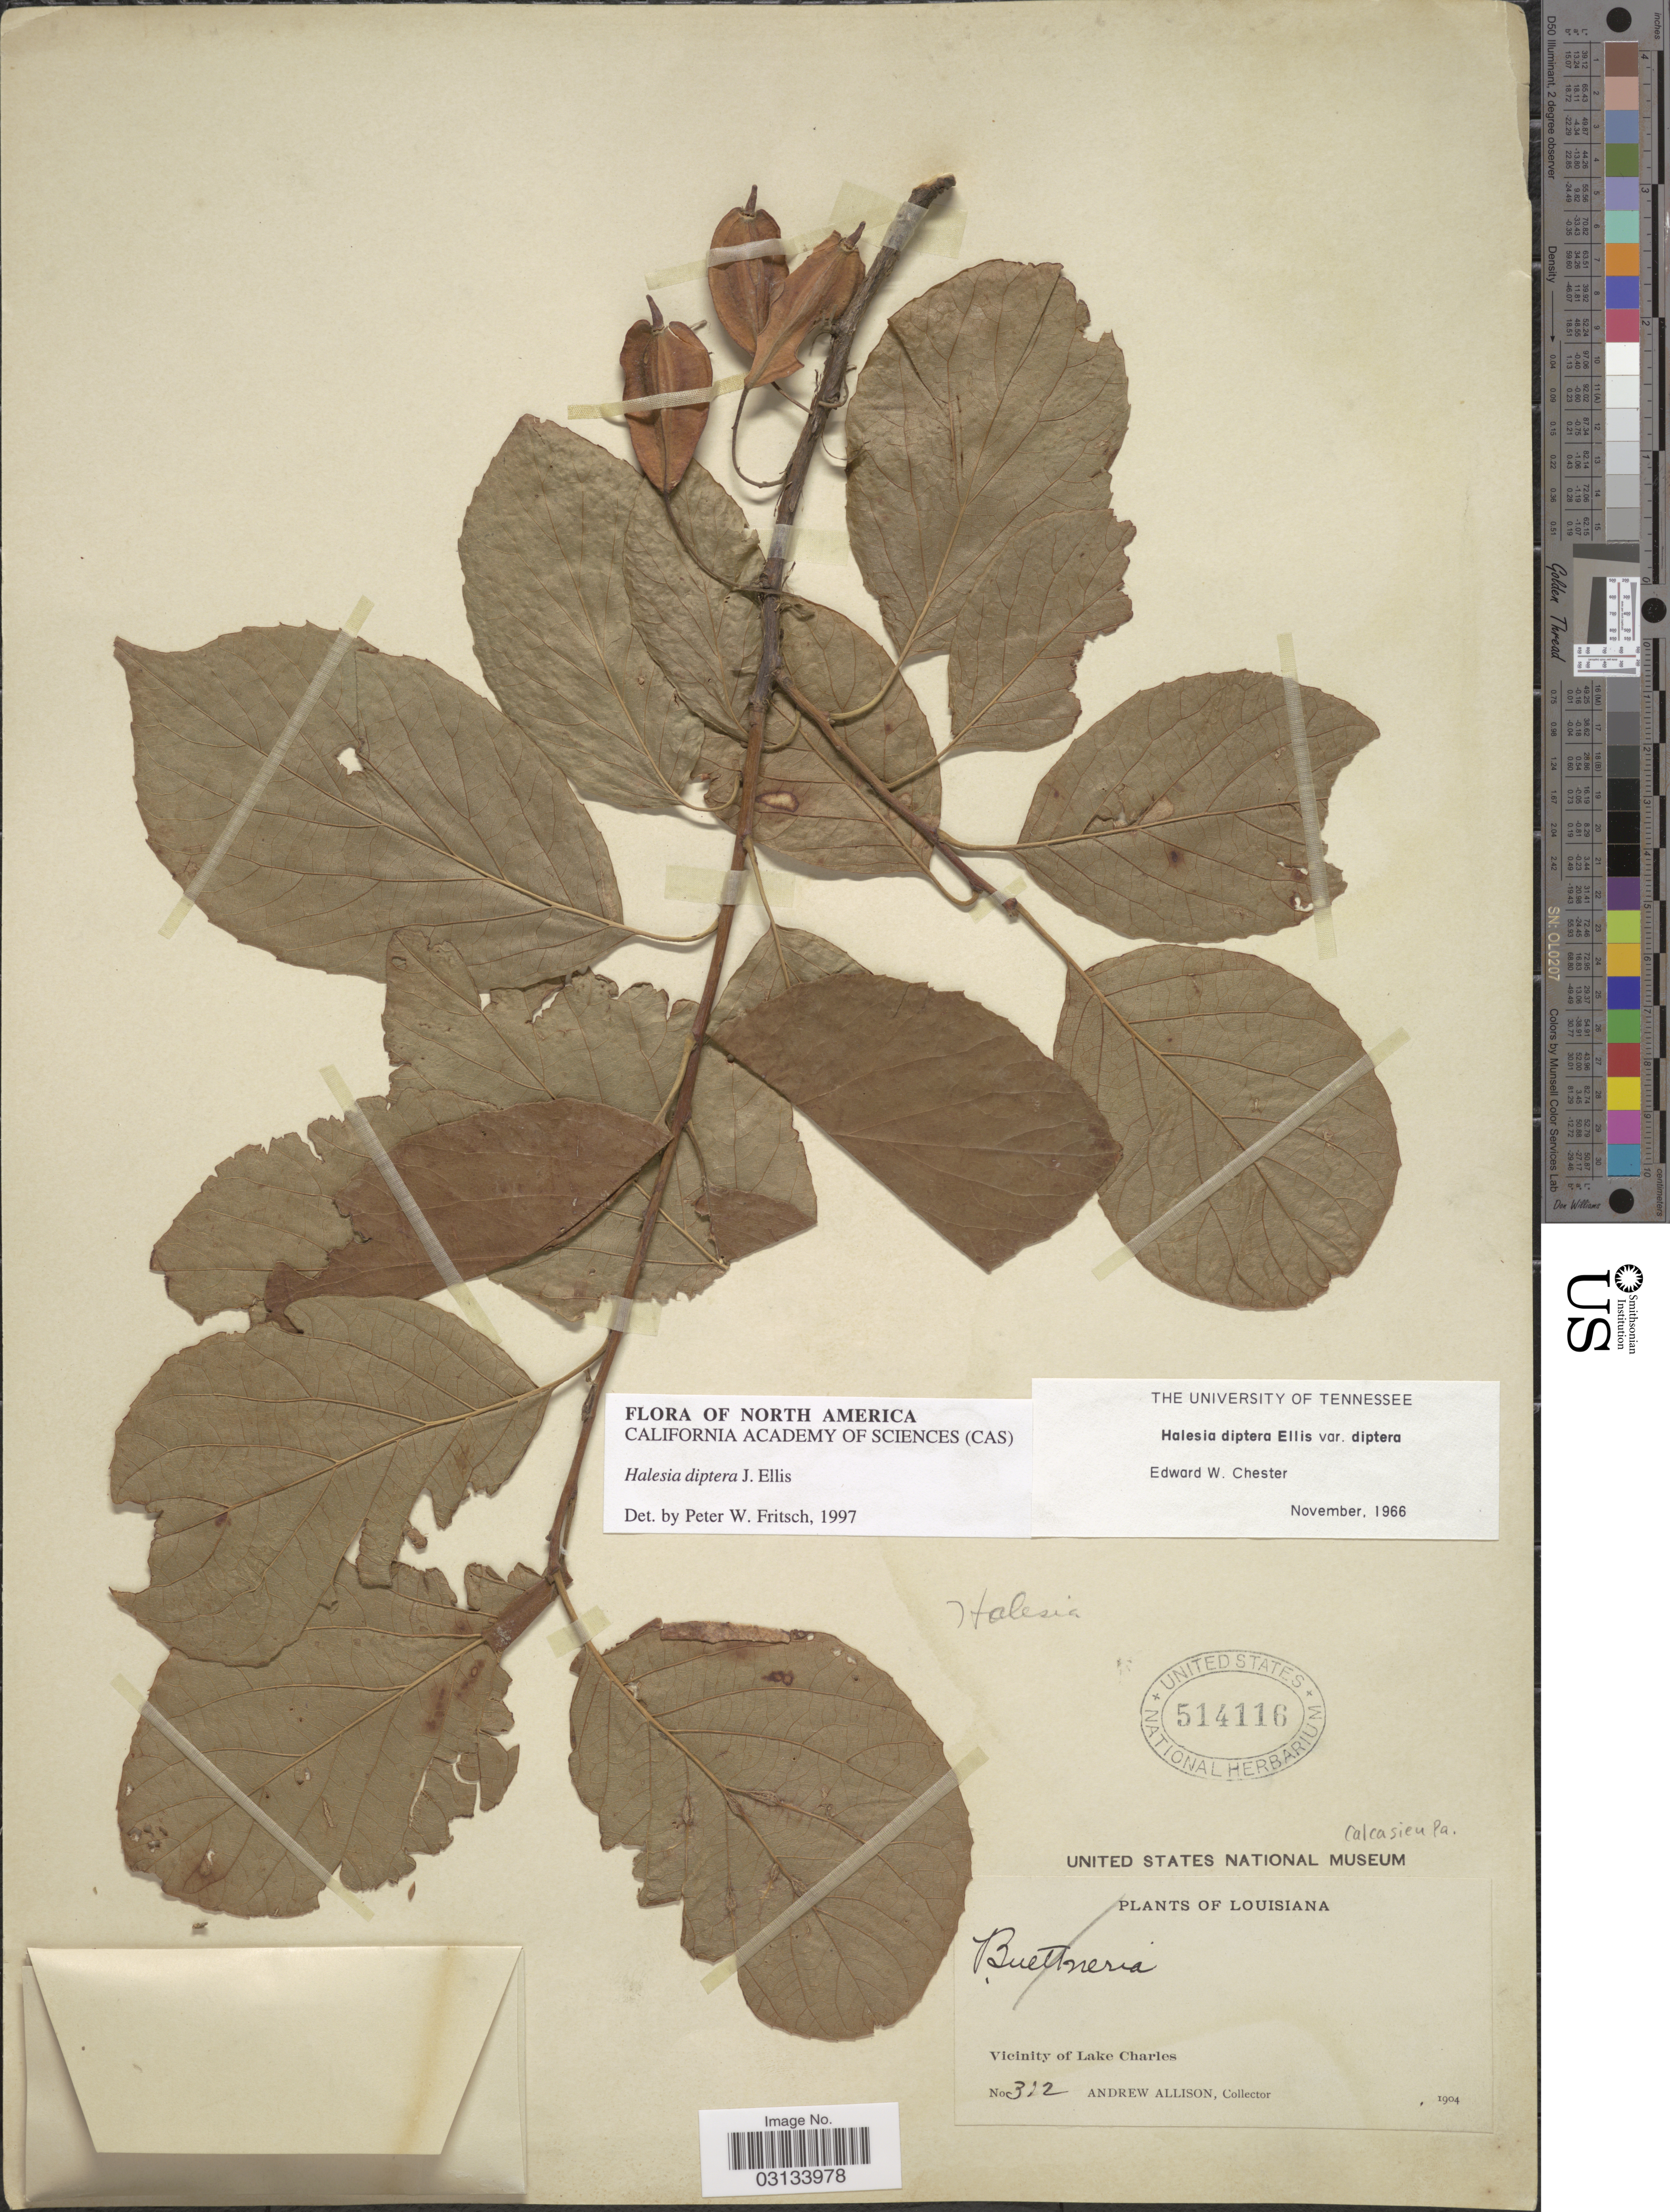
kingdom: Plantae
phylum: Tracheophyta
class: Magnoliopsida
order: Ericales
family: Styracaceae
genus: Halesia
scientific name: Halesia diptera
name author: J. Ellis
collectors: A. Allison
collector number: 312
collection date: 1904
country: United States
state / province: Louisiana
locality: Calcasieu Pa. Vicinity of Lake Charles.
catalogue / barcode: US 514116